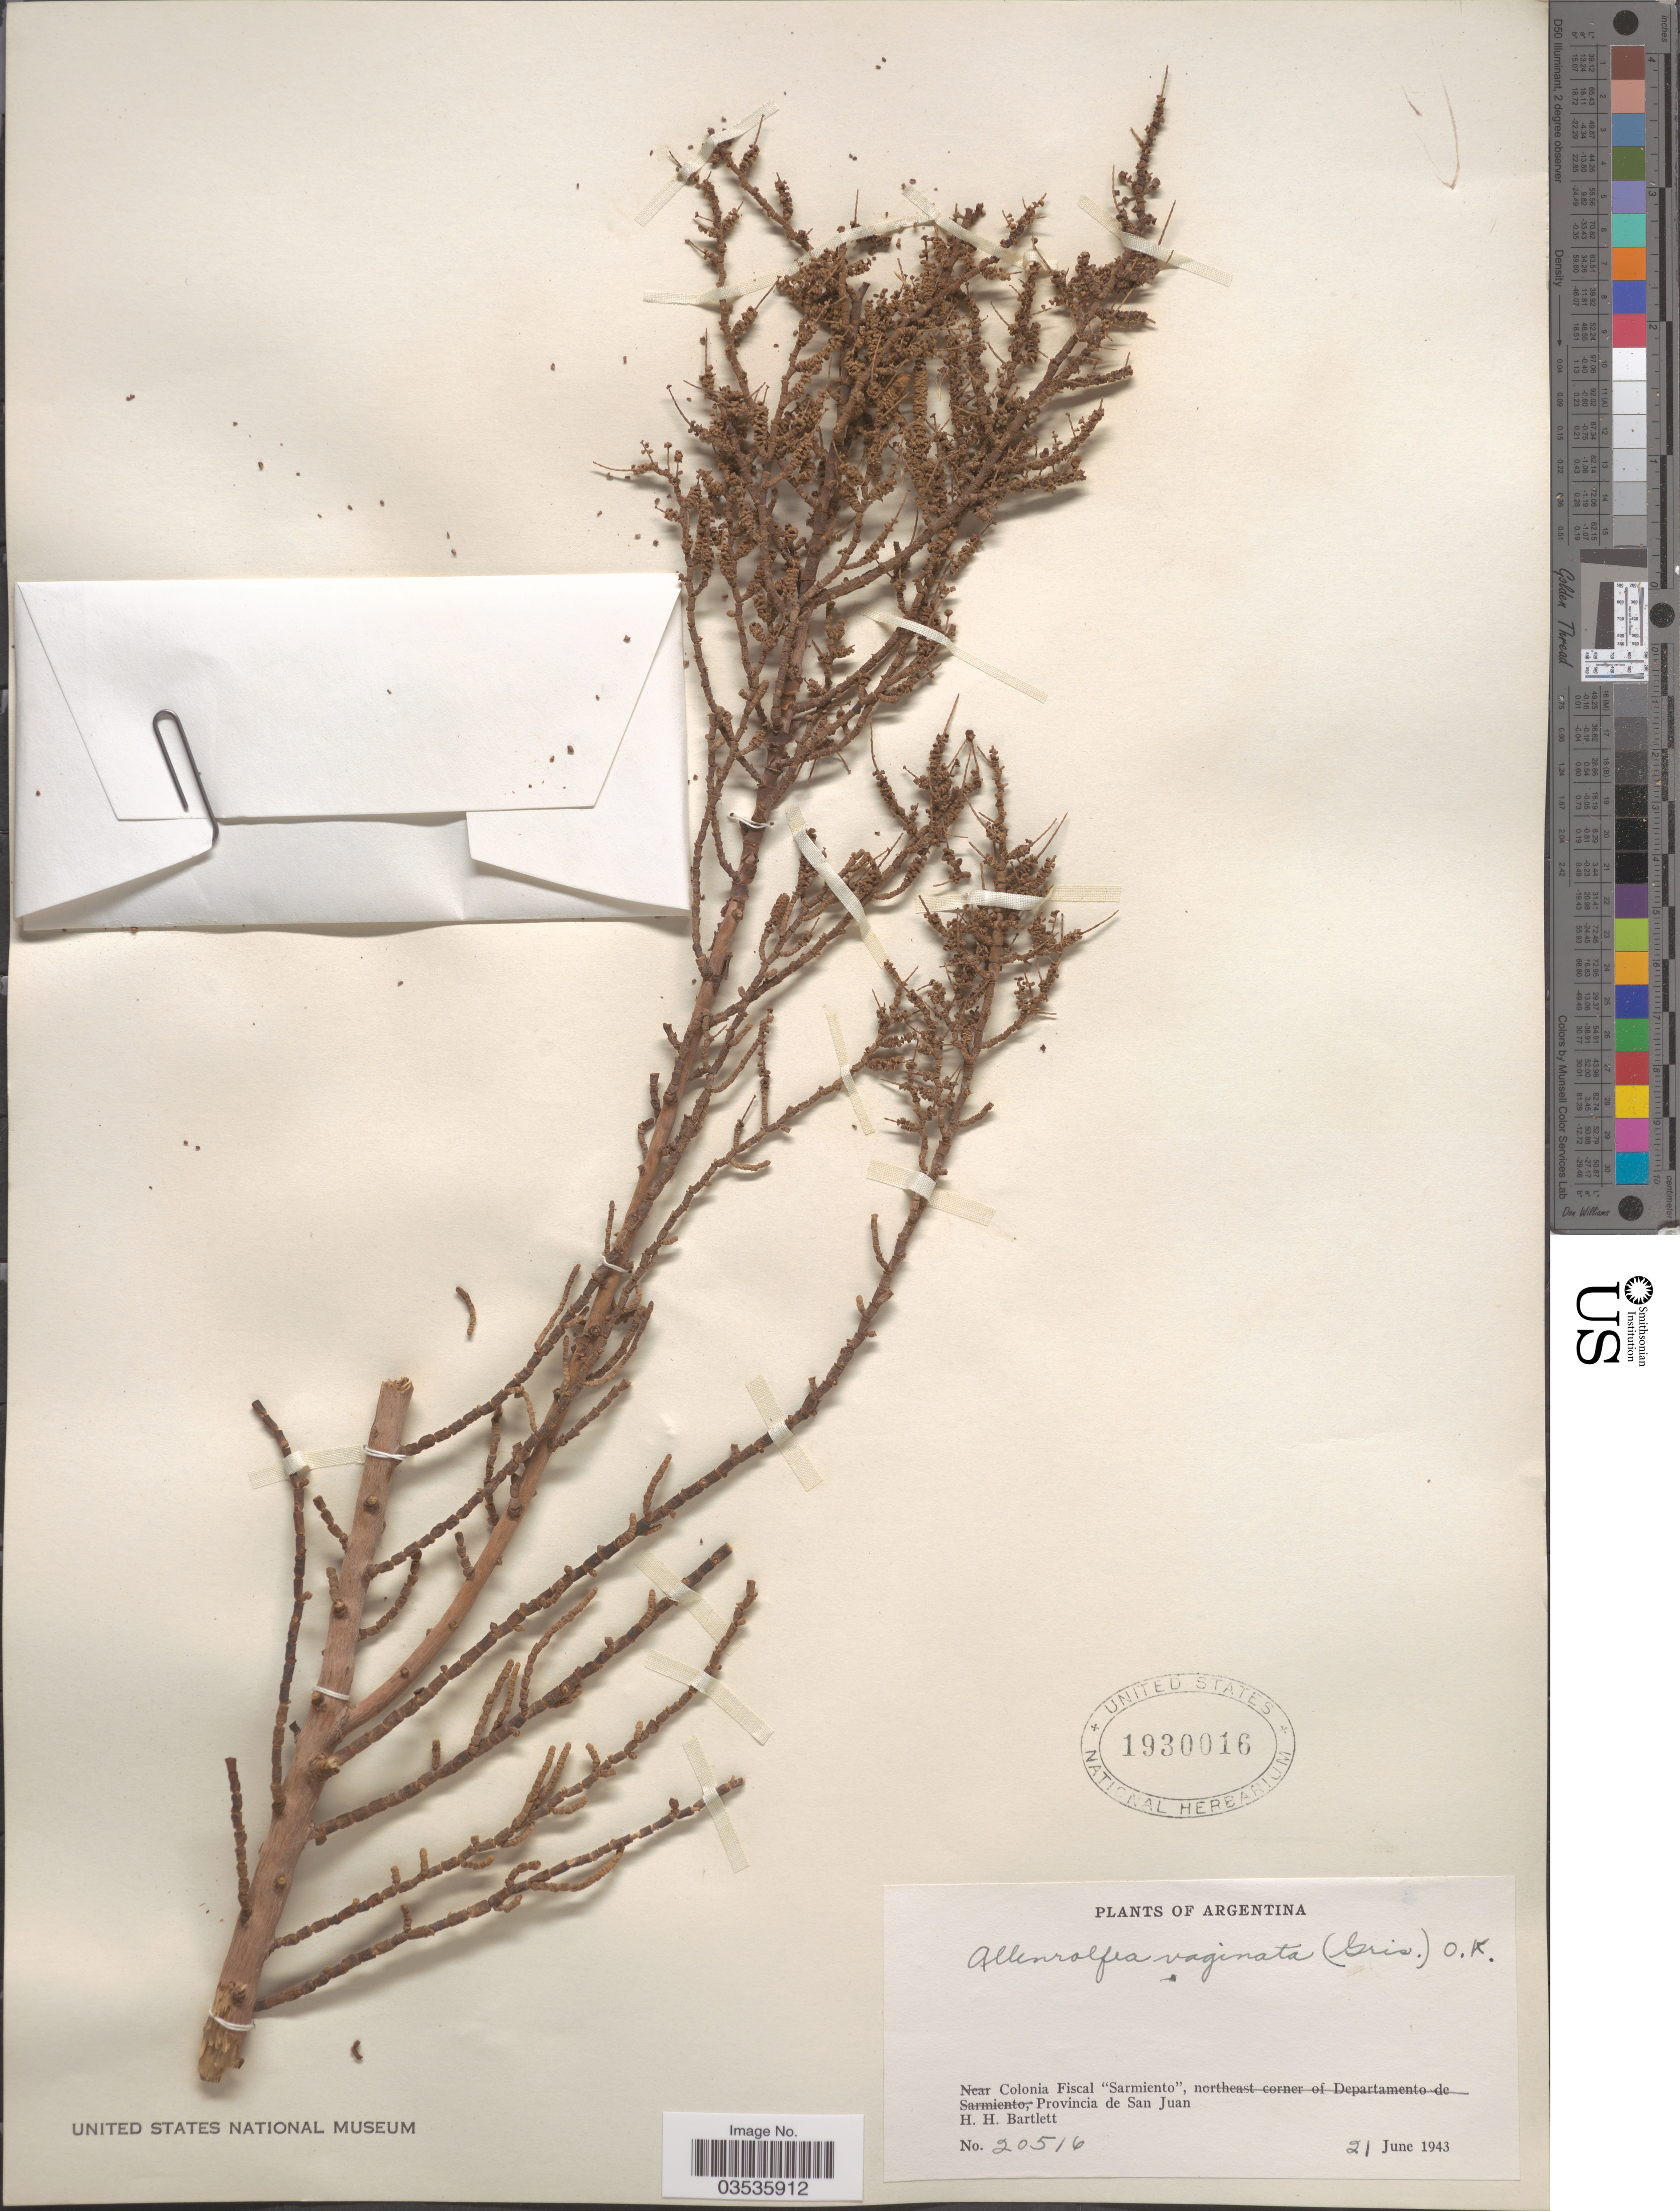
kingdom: Plantae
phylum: Tracheophyta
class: Magnoliopsida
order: Caryophyllales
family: Amaranthaceae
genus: Allenrolfea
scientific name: Allenrolfea vaginata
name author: (Griseb.) Kuntze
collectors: H. H. Bartlett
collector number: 20516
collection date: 1943-06-21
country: Argentina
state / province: San Juan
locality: Colonia Fiscal "Sarmiento".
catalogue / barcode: US 1930016